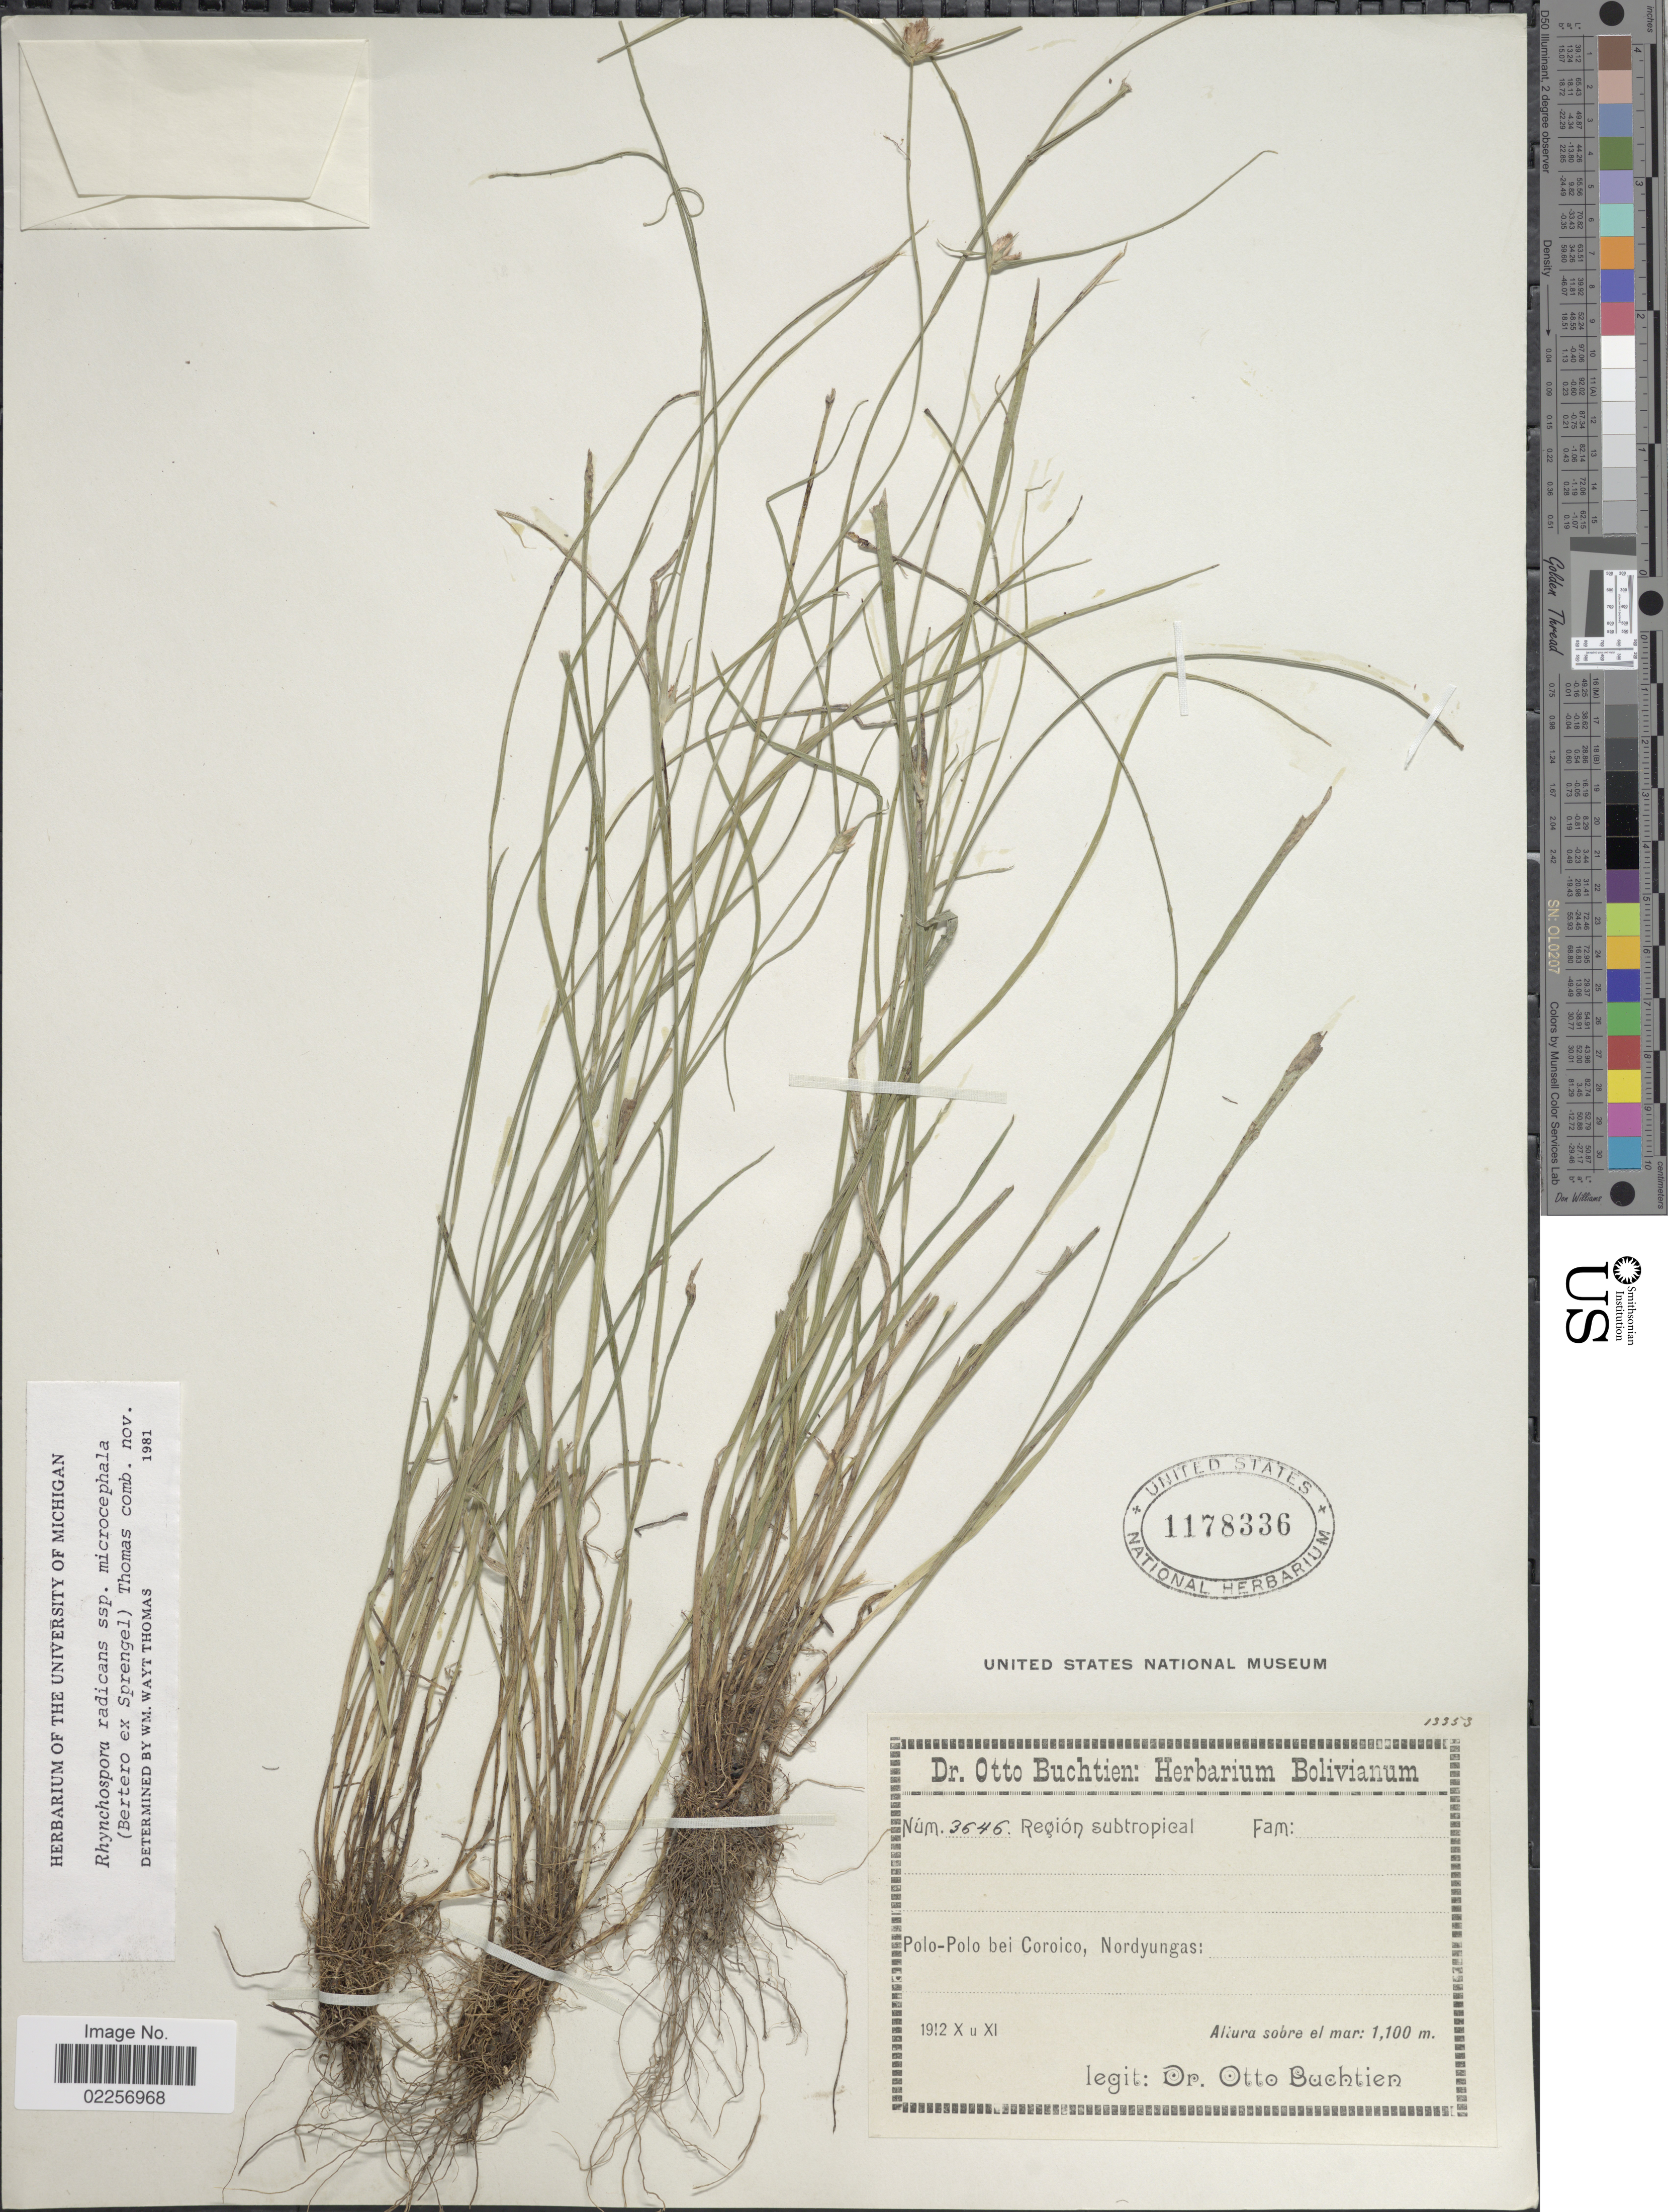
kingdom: Plantae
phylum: Tracheophyta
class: Liliopsida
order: Poales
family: Cyperaceae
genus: Rhynchospora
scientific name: Rhynchospora radicans subsp. microcephala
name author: (Bertero ex Spreng.) W.W. Thomas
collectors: O. Buchtien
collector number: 3546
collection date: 1912-10/1912-11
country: Bolivia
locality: Region subtropical. Polo-Polo bei Coroico, Nordyungas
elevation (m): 1100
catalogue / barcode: US 1178336